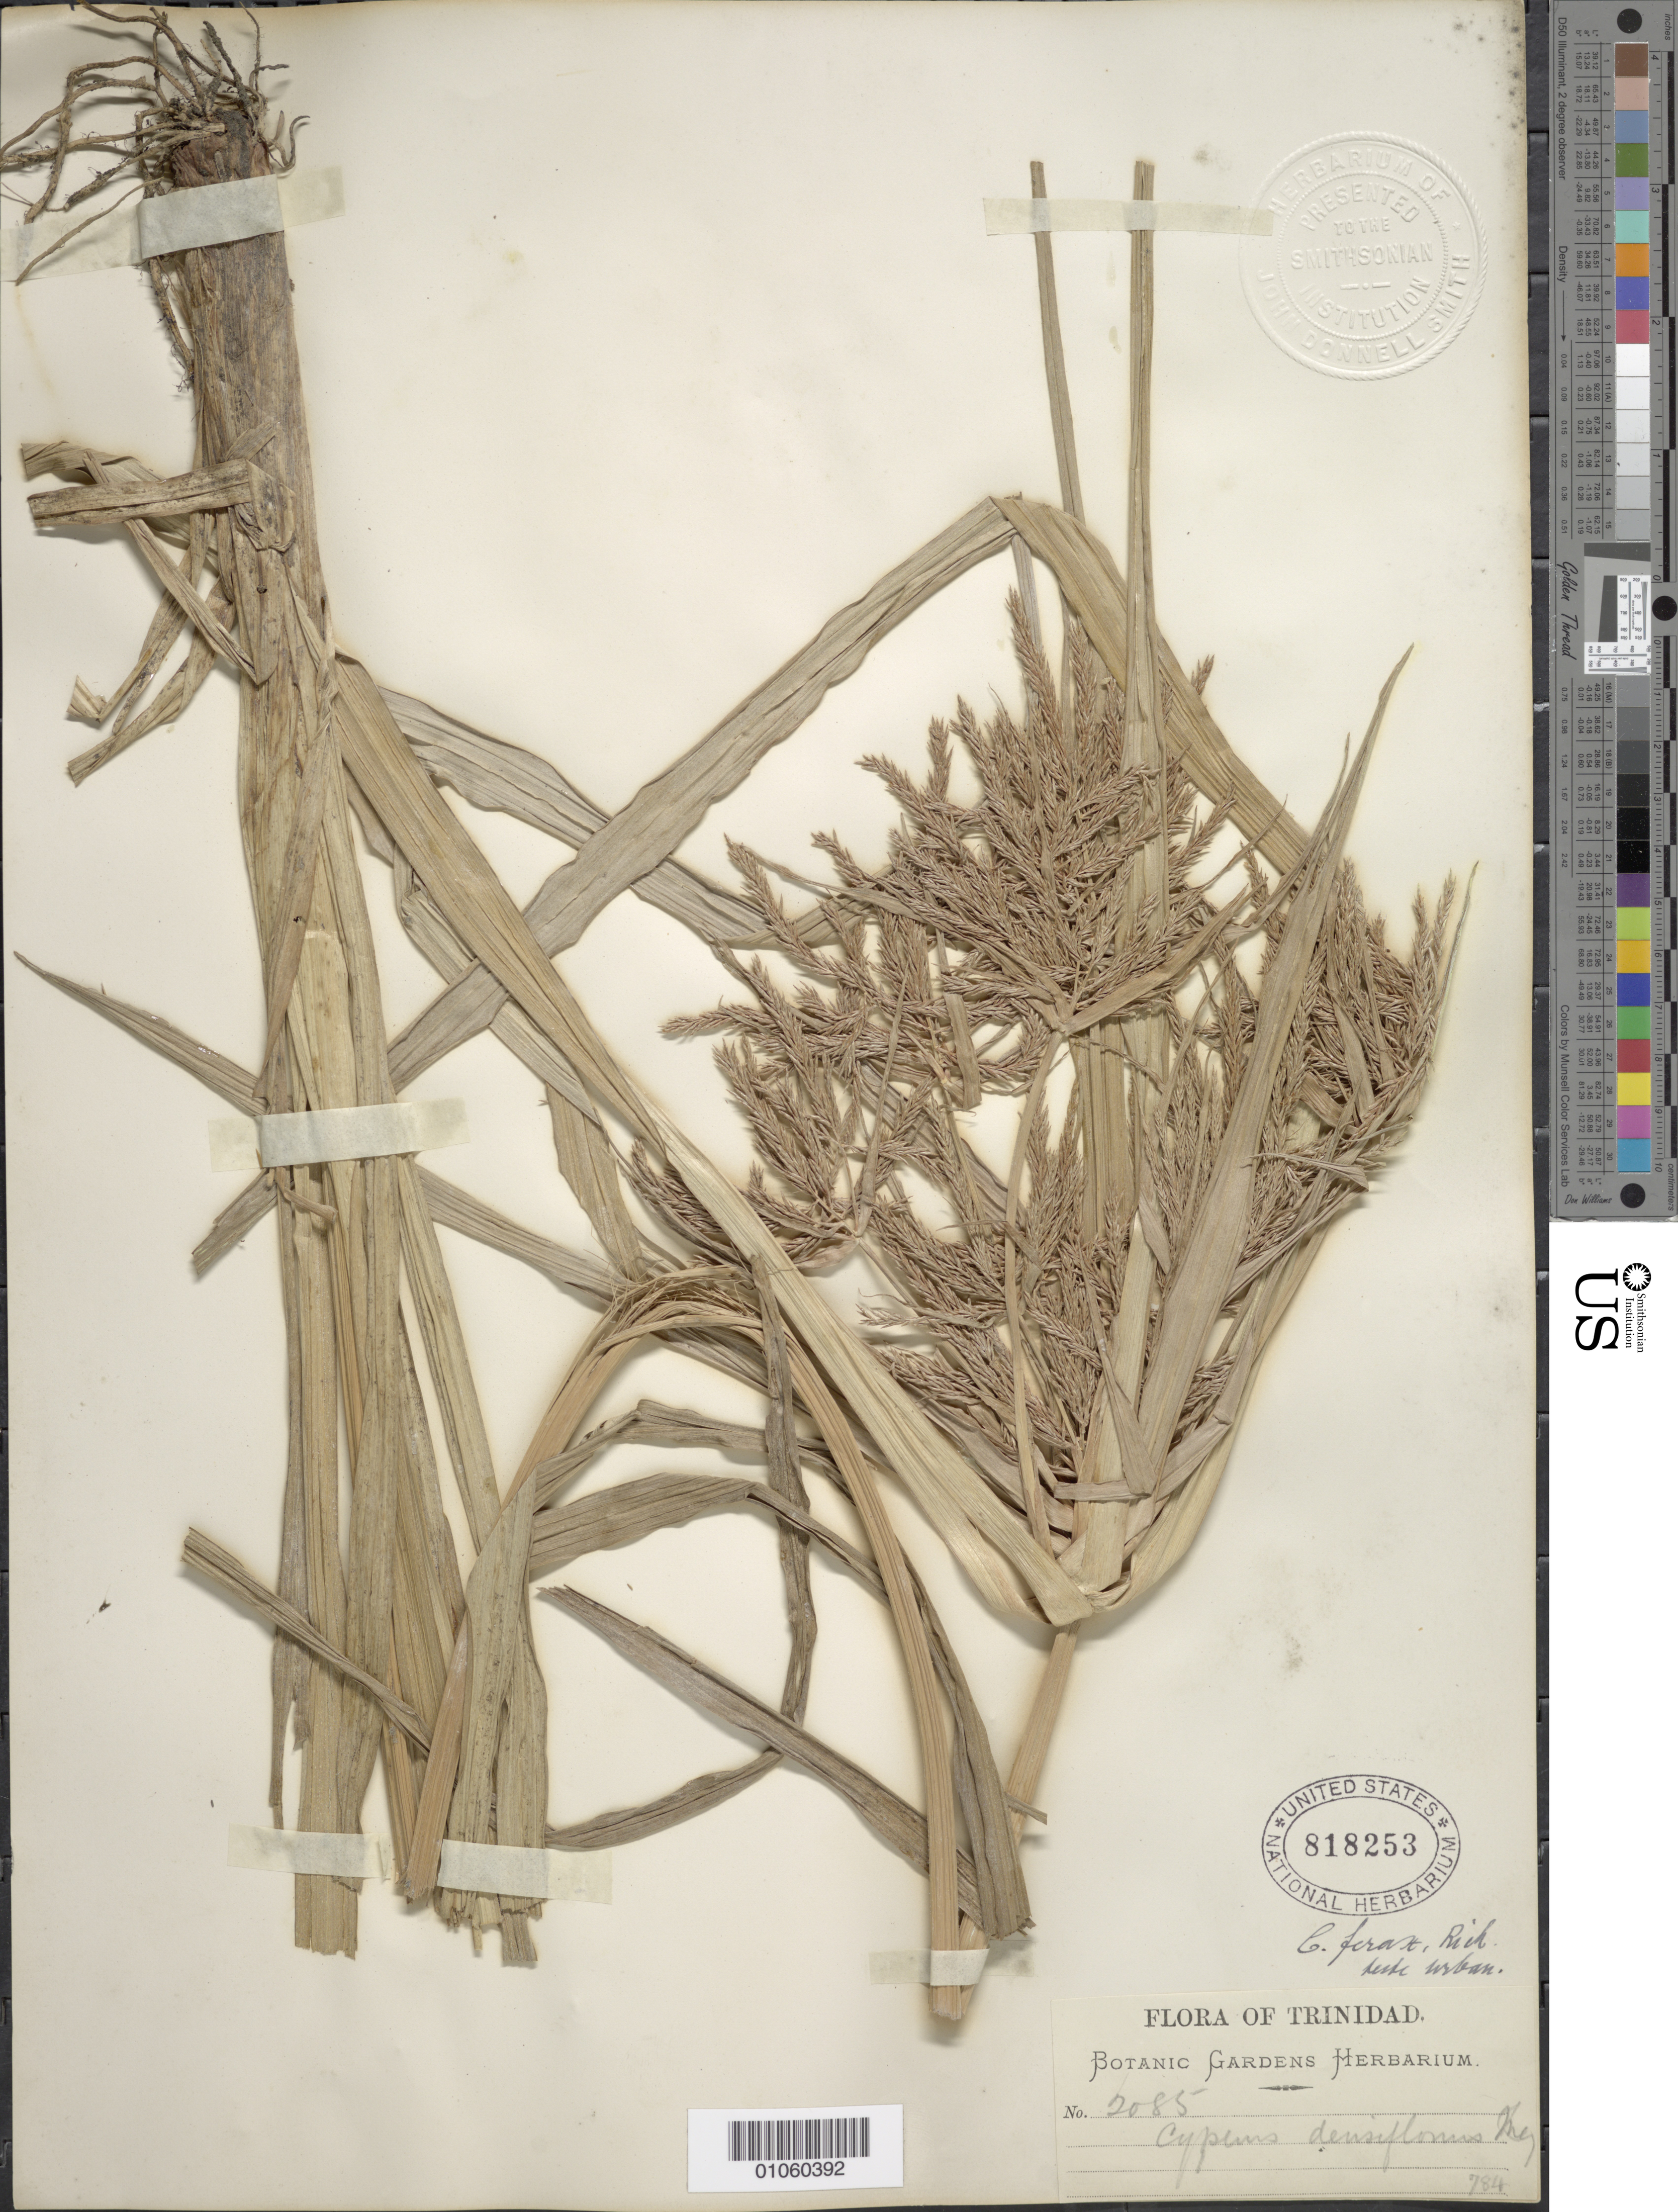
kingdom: Plantae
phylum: Tracheophyta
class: Liliopsida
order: Poales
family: Cyperaceae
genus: Cyperus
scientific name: Cyperus prolixus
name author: Kunth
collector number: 2085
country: Trinidad and Tobago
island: Trinidad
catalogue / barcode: US 818253